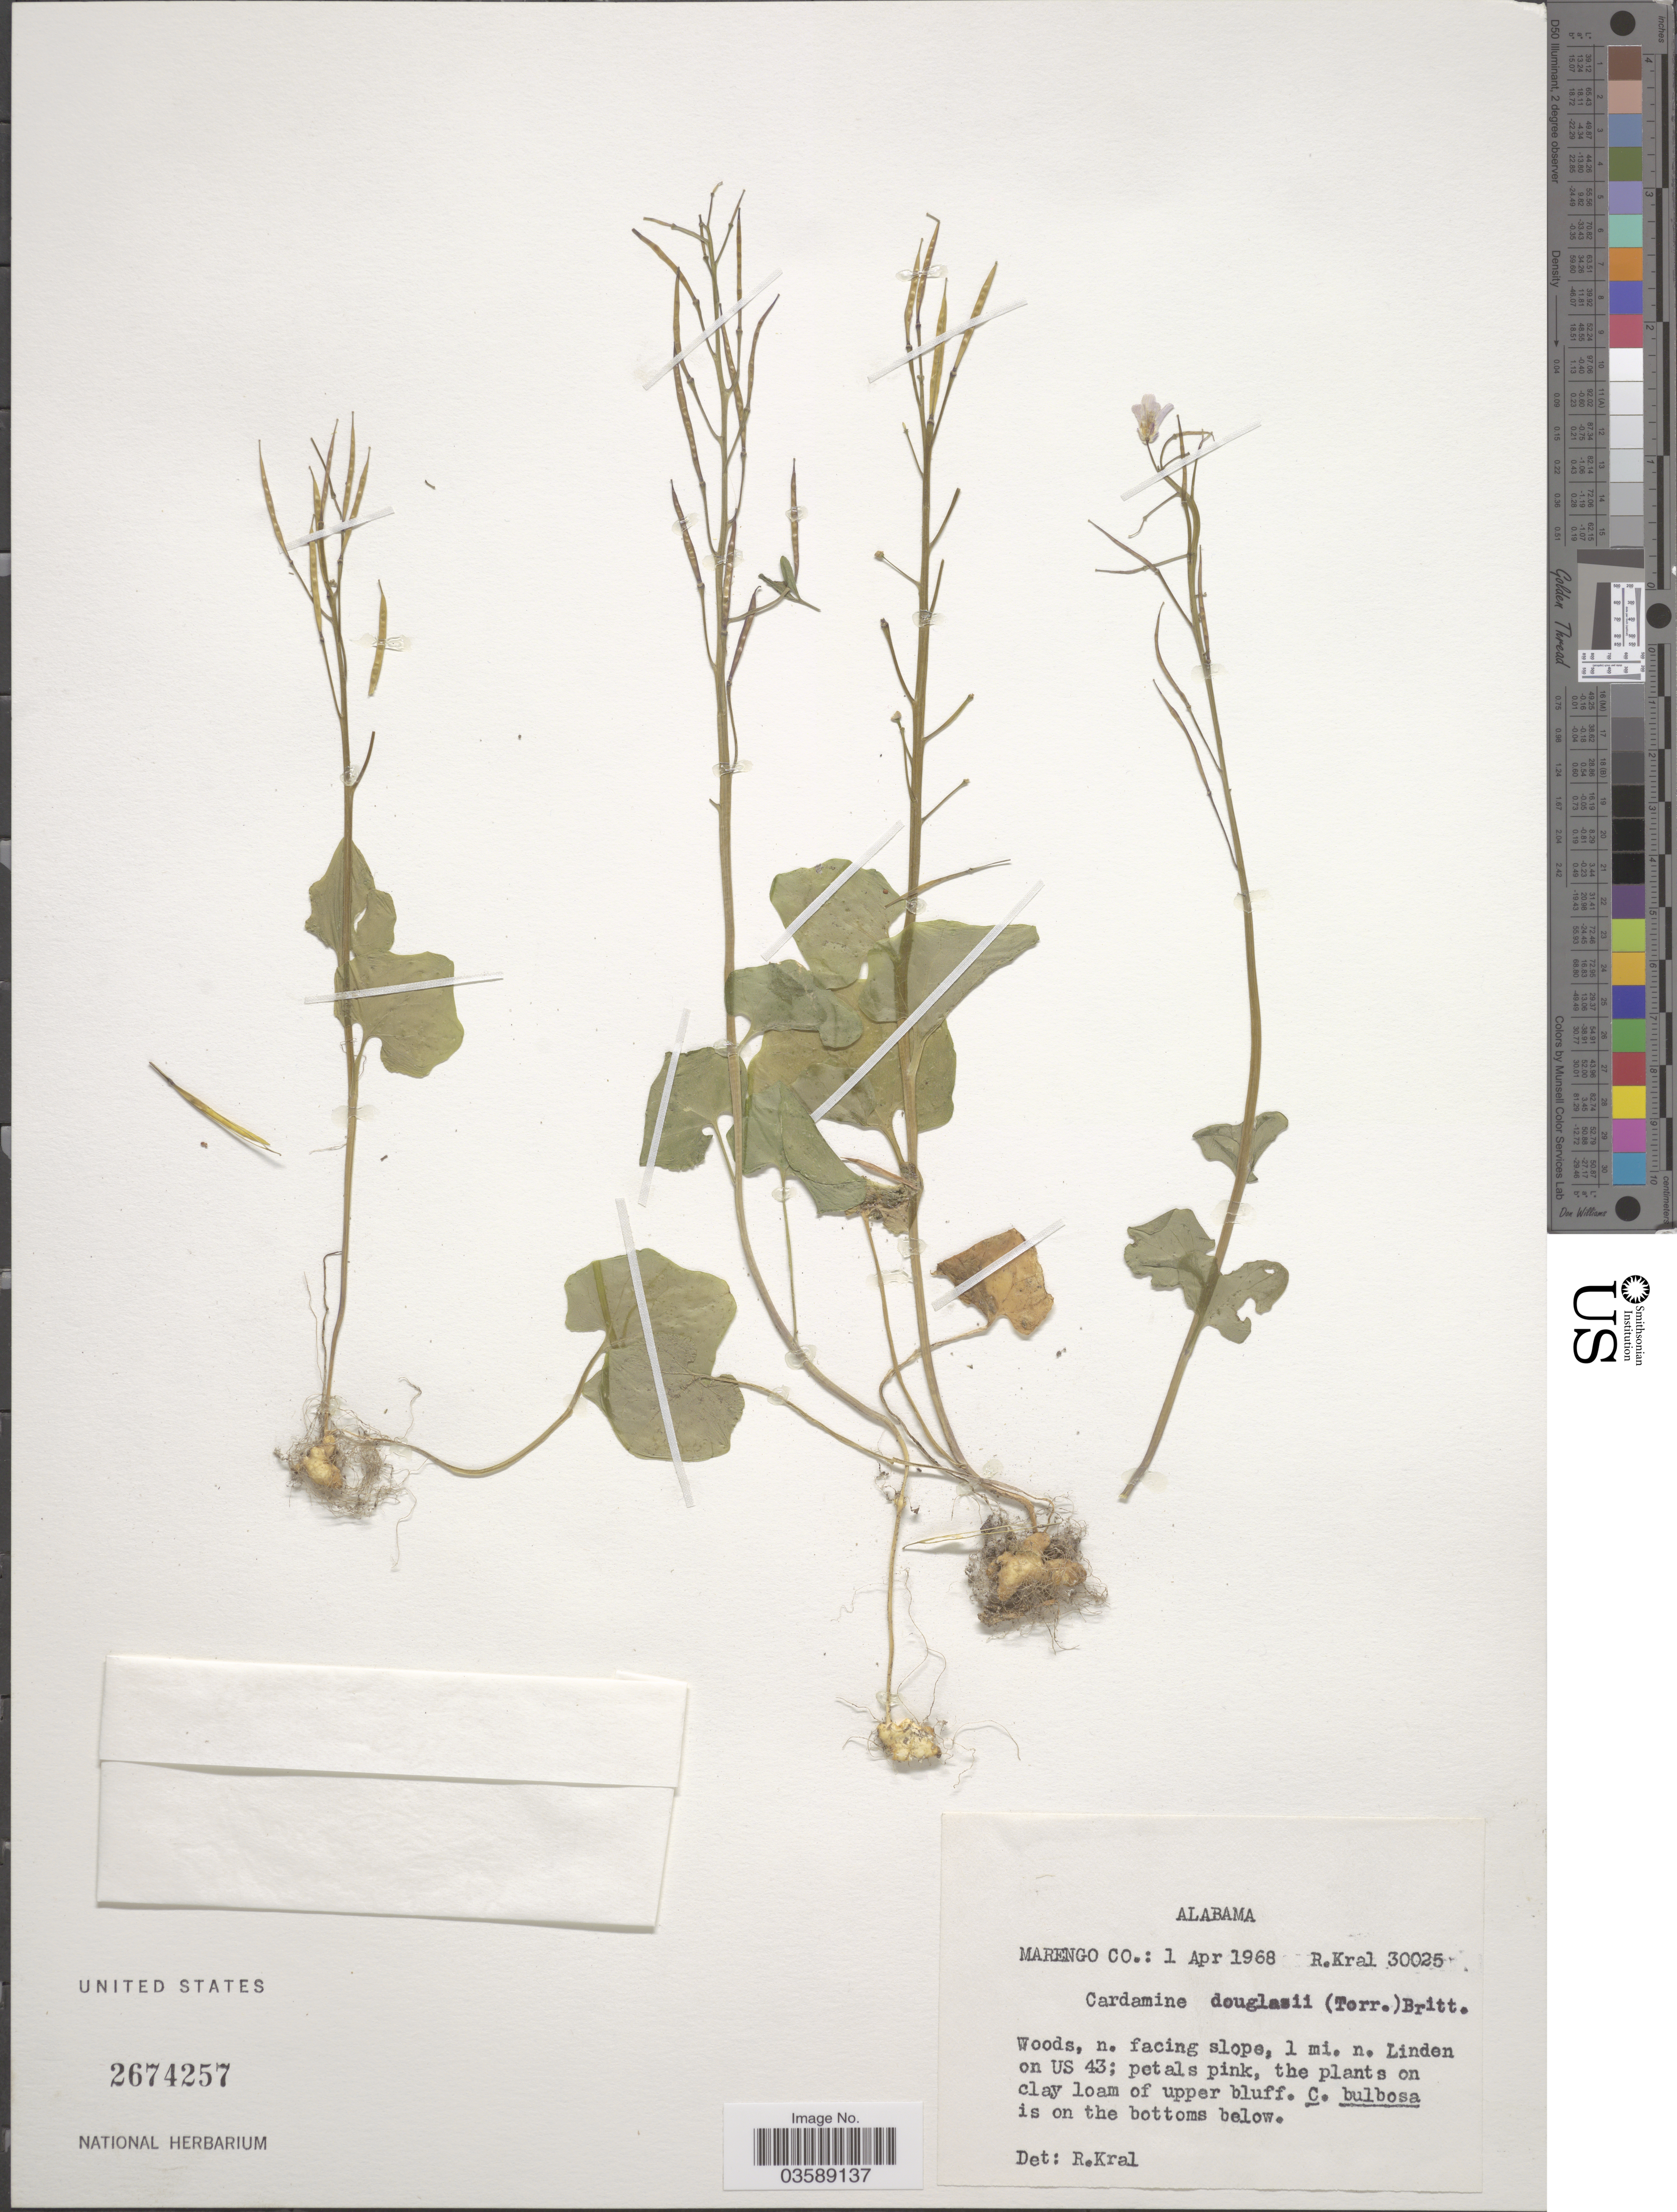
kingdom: Plantae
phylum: Tracheophyta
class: Magnoliopsida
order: Brassicales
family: Brassicaceae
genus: Cardamine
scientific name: Cardamine douglassii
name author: Britton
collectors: R. Kral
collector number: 30025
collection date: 1968-04-01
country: United States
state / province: Alabama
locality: Marengo Co. Woods, n. facing slope, 1 mi. n. Linden on US 43.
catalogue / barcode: US 2674257